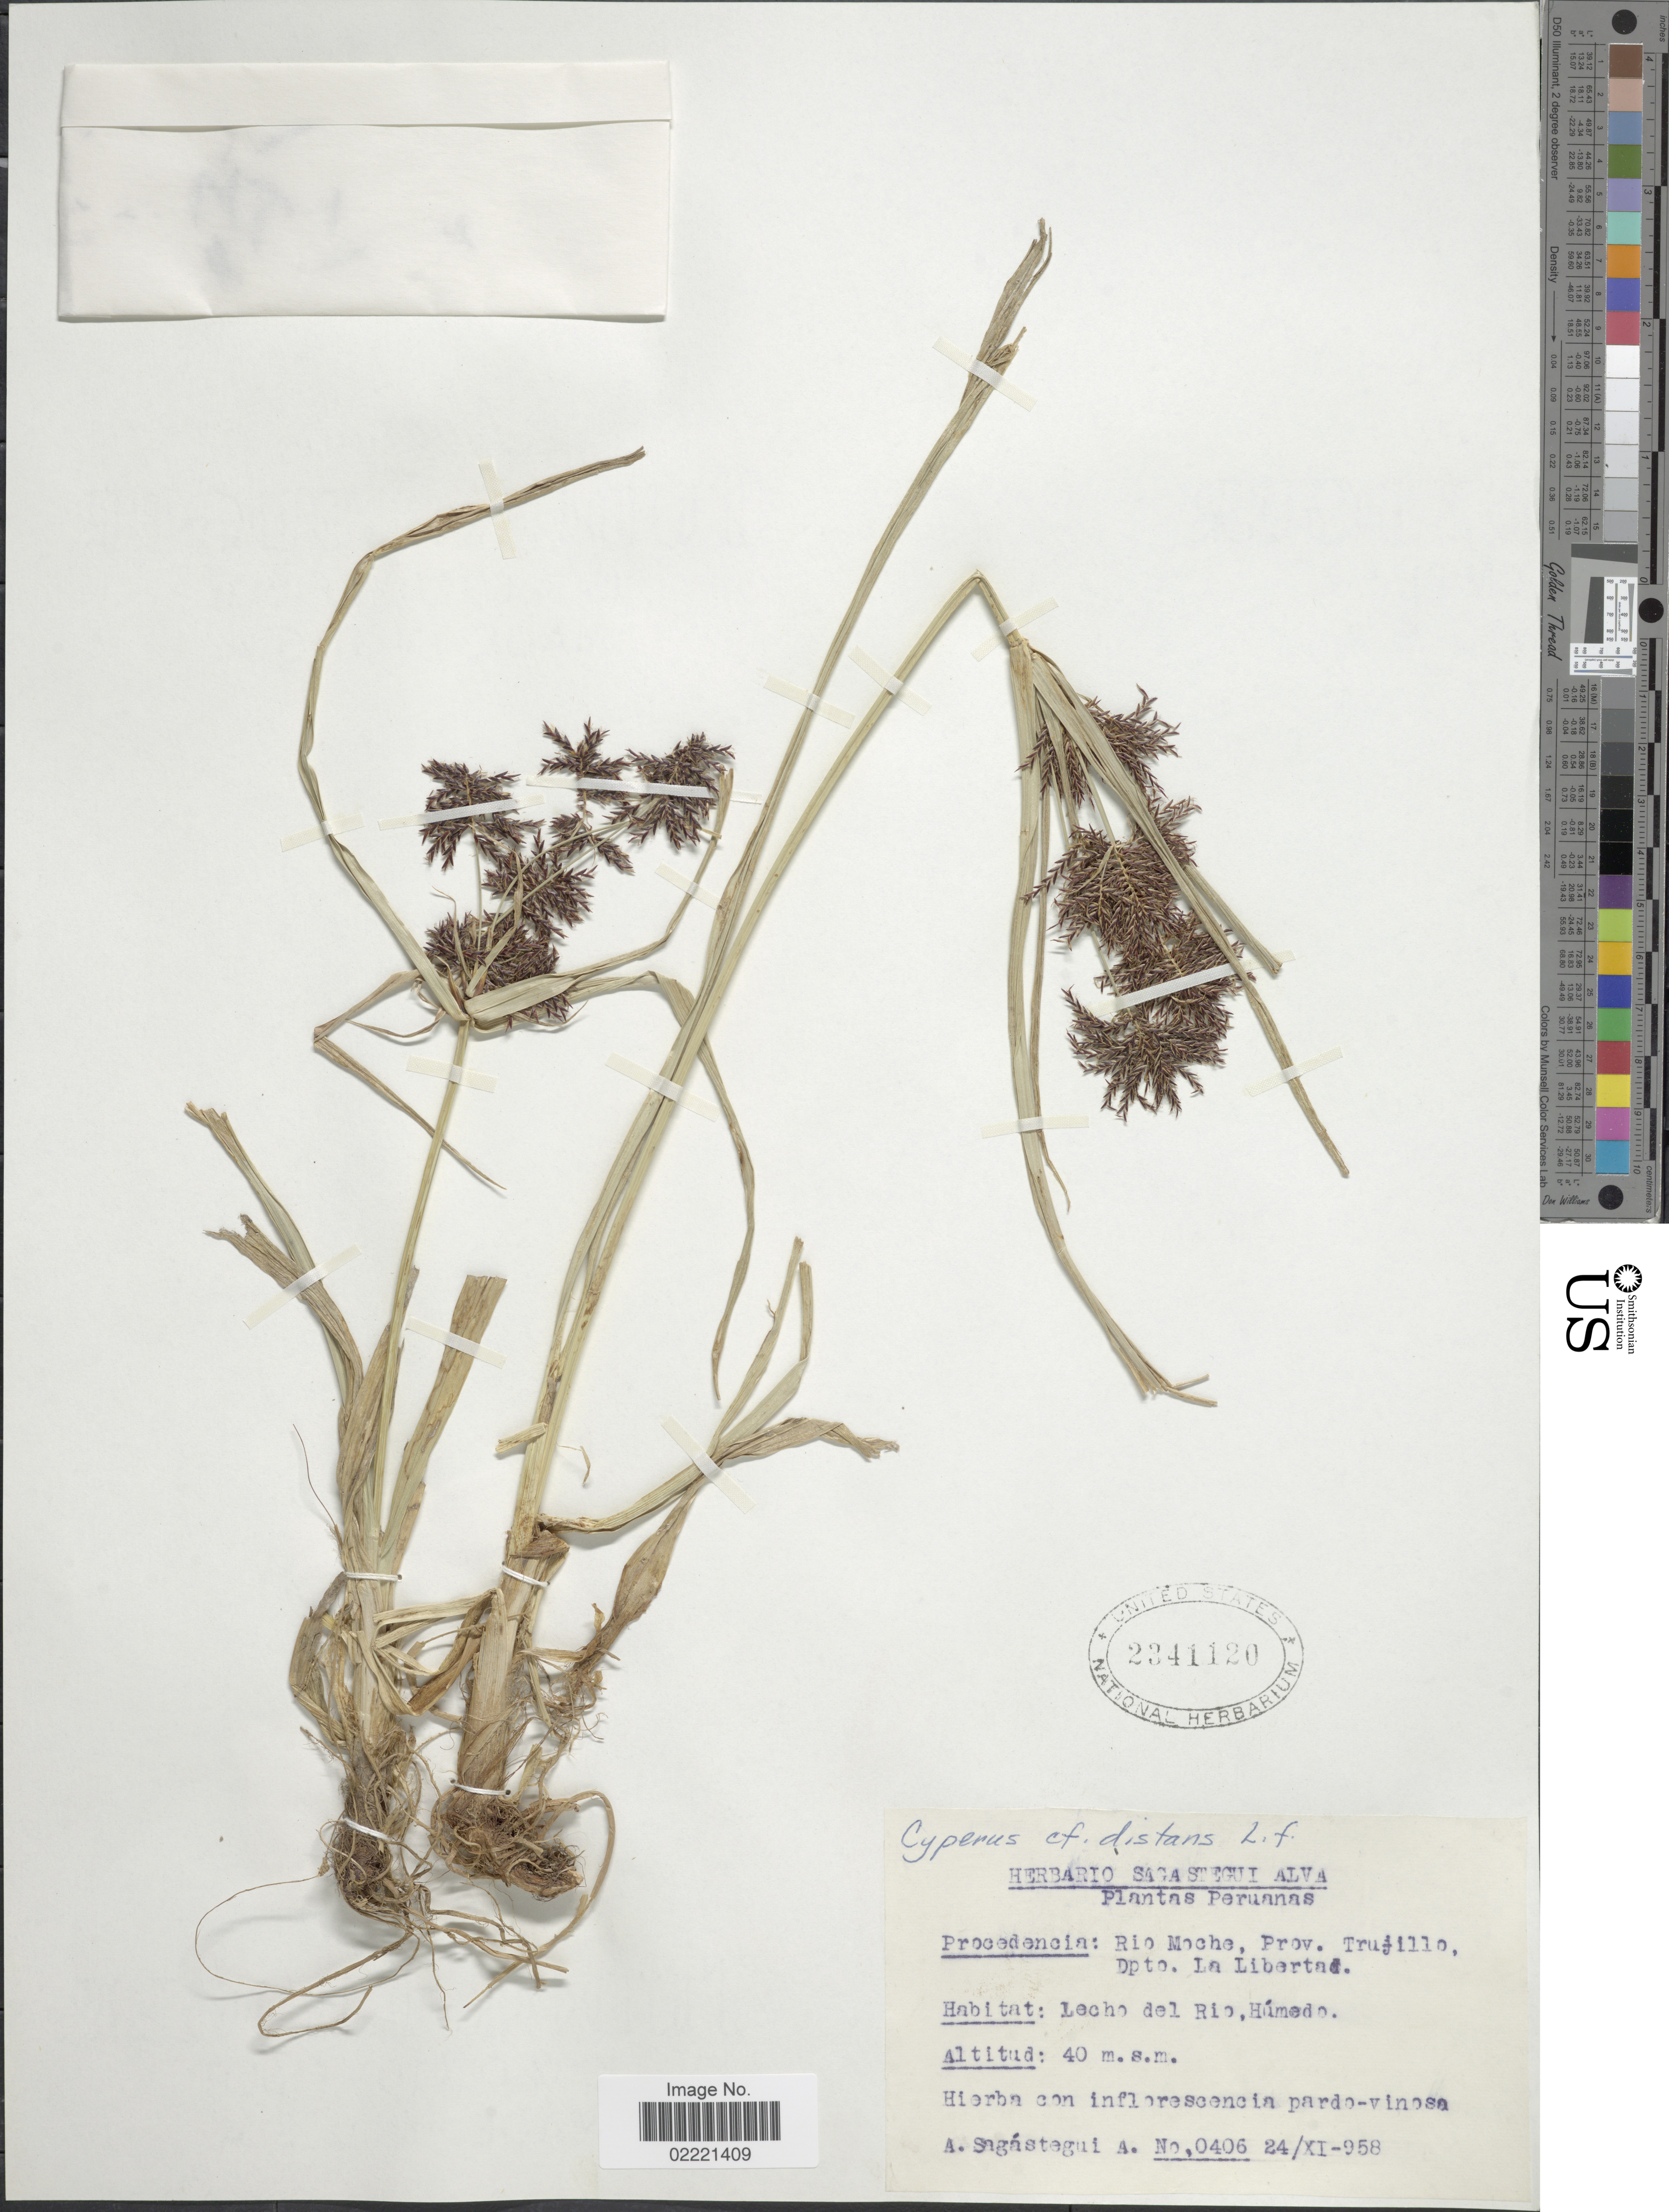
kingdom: Plantae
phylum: Tracheophyta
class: Liliopsida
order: Poales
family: Cyperaceae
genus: Cyperus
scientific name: Cyperus distans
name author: L. f.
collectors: A. Sagástegui A.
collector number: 0406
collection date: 1958-11-24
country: Peru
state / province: La Libertad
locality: Lecho del Rio Humedo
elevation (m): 40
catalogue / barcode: US 2341120